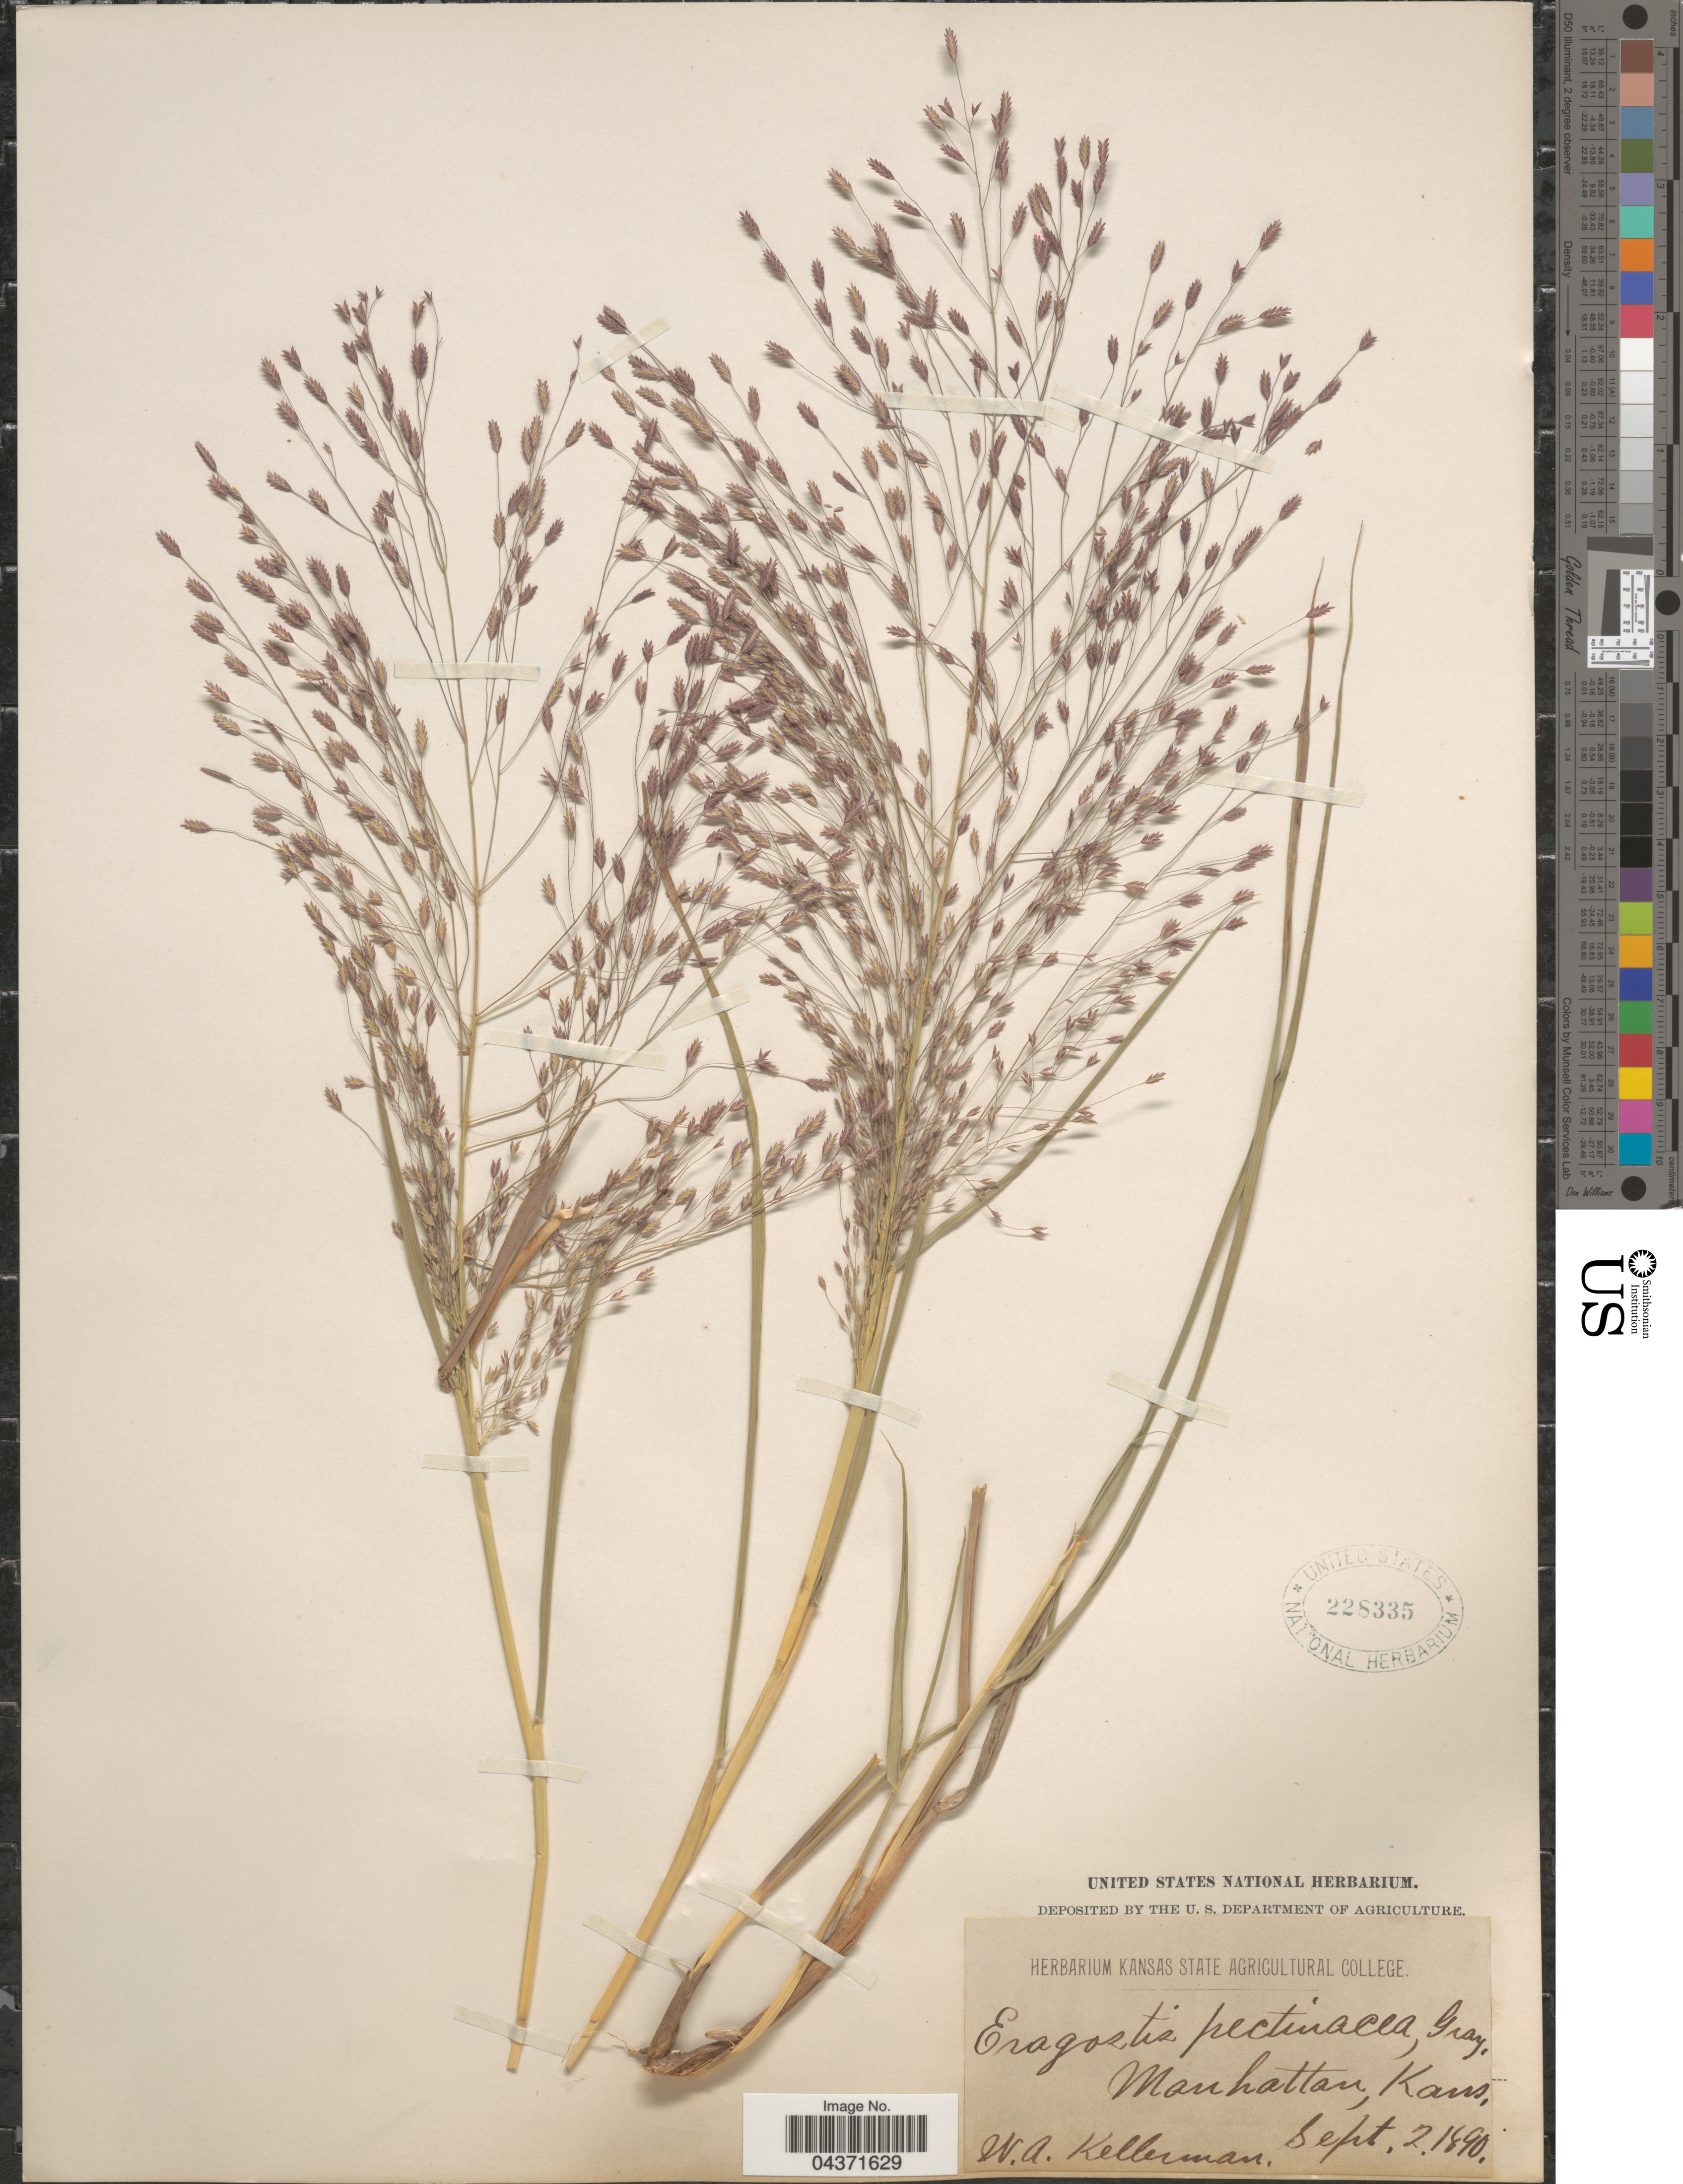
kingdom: Plantae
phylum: Tracheophyta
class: Liliopsida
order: Poales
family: Poaceae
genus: Eragrostis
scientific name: Eragrostis spectabilis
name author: (Pursh) Steud.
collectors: W. Kellerman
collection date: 1890-09-02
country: United States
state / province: Kansas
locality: Manhattan.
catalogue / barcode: US 228335